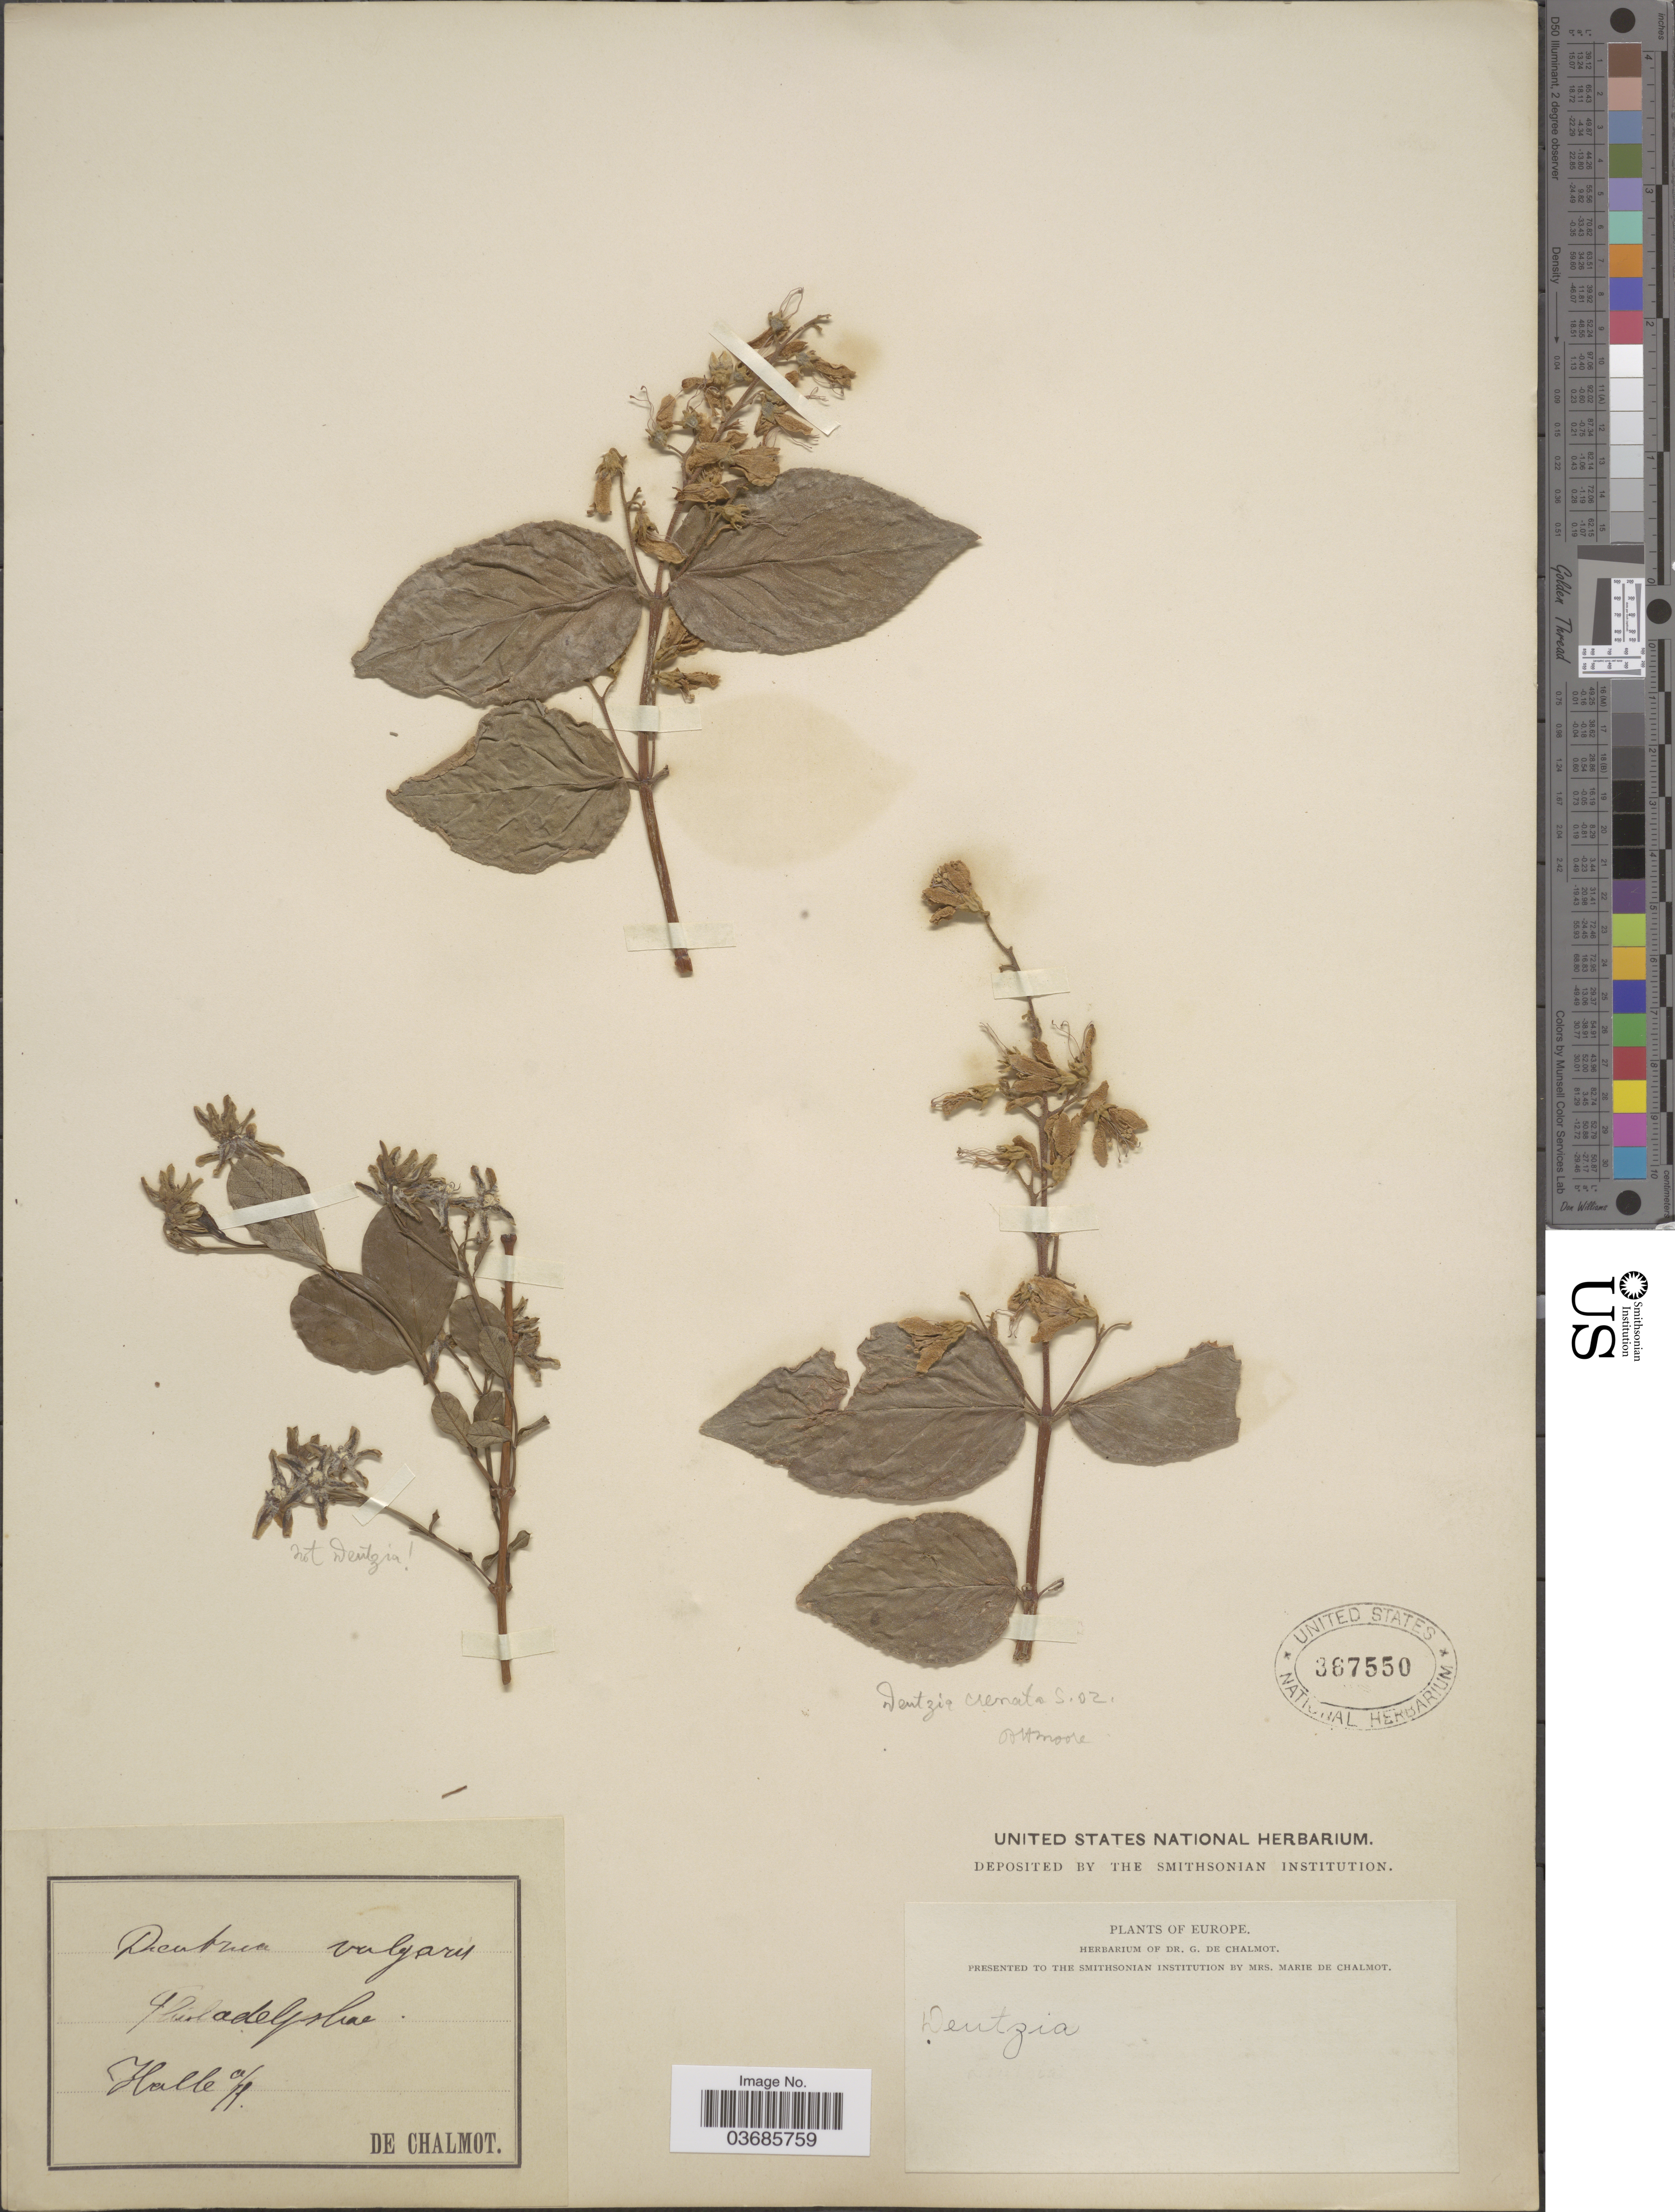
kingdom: Plantae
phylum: Tracheophyta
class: Magnoliopsida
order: Cornales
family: Hydrangeaceae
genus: Deutzia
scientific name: Deutzia scabra var. crenata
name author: Maxim.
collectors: G. de Chalmot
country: Germany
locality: Halle a/7 [interpreted]. Europe.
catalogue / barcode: US 367550